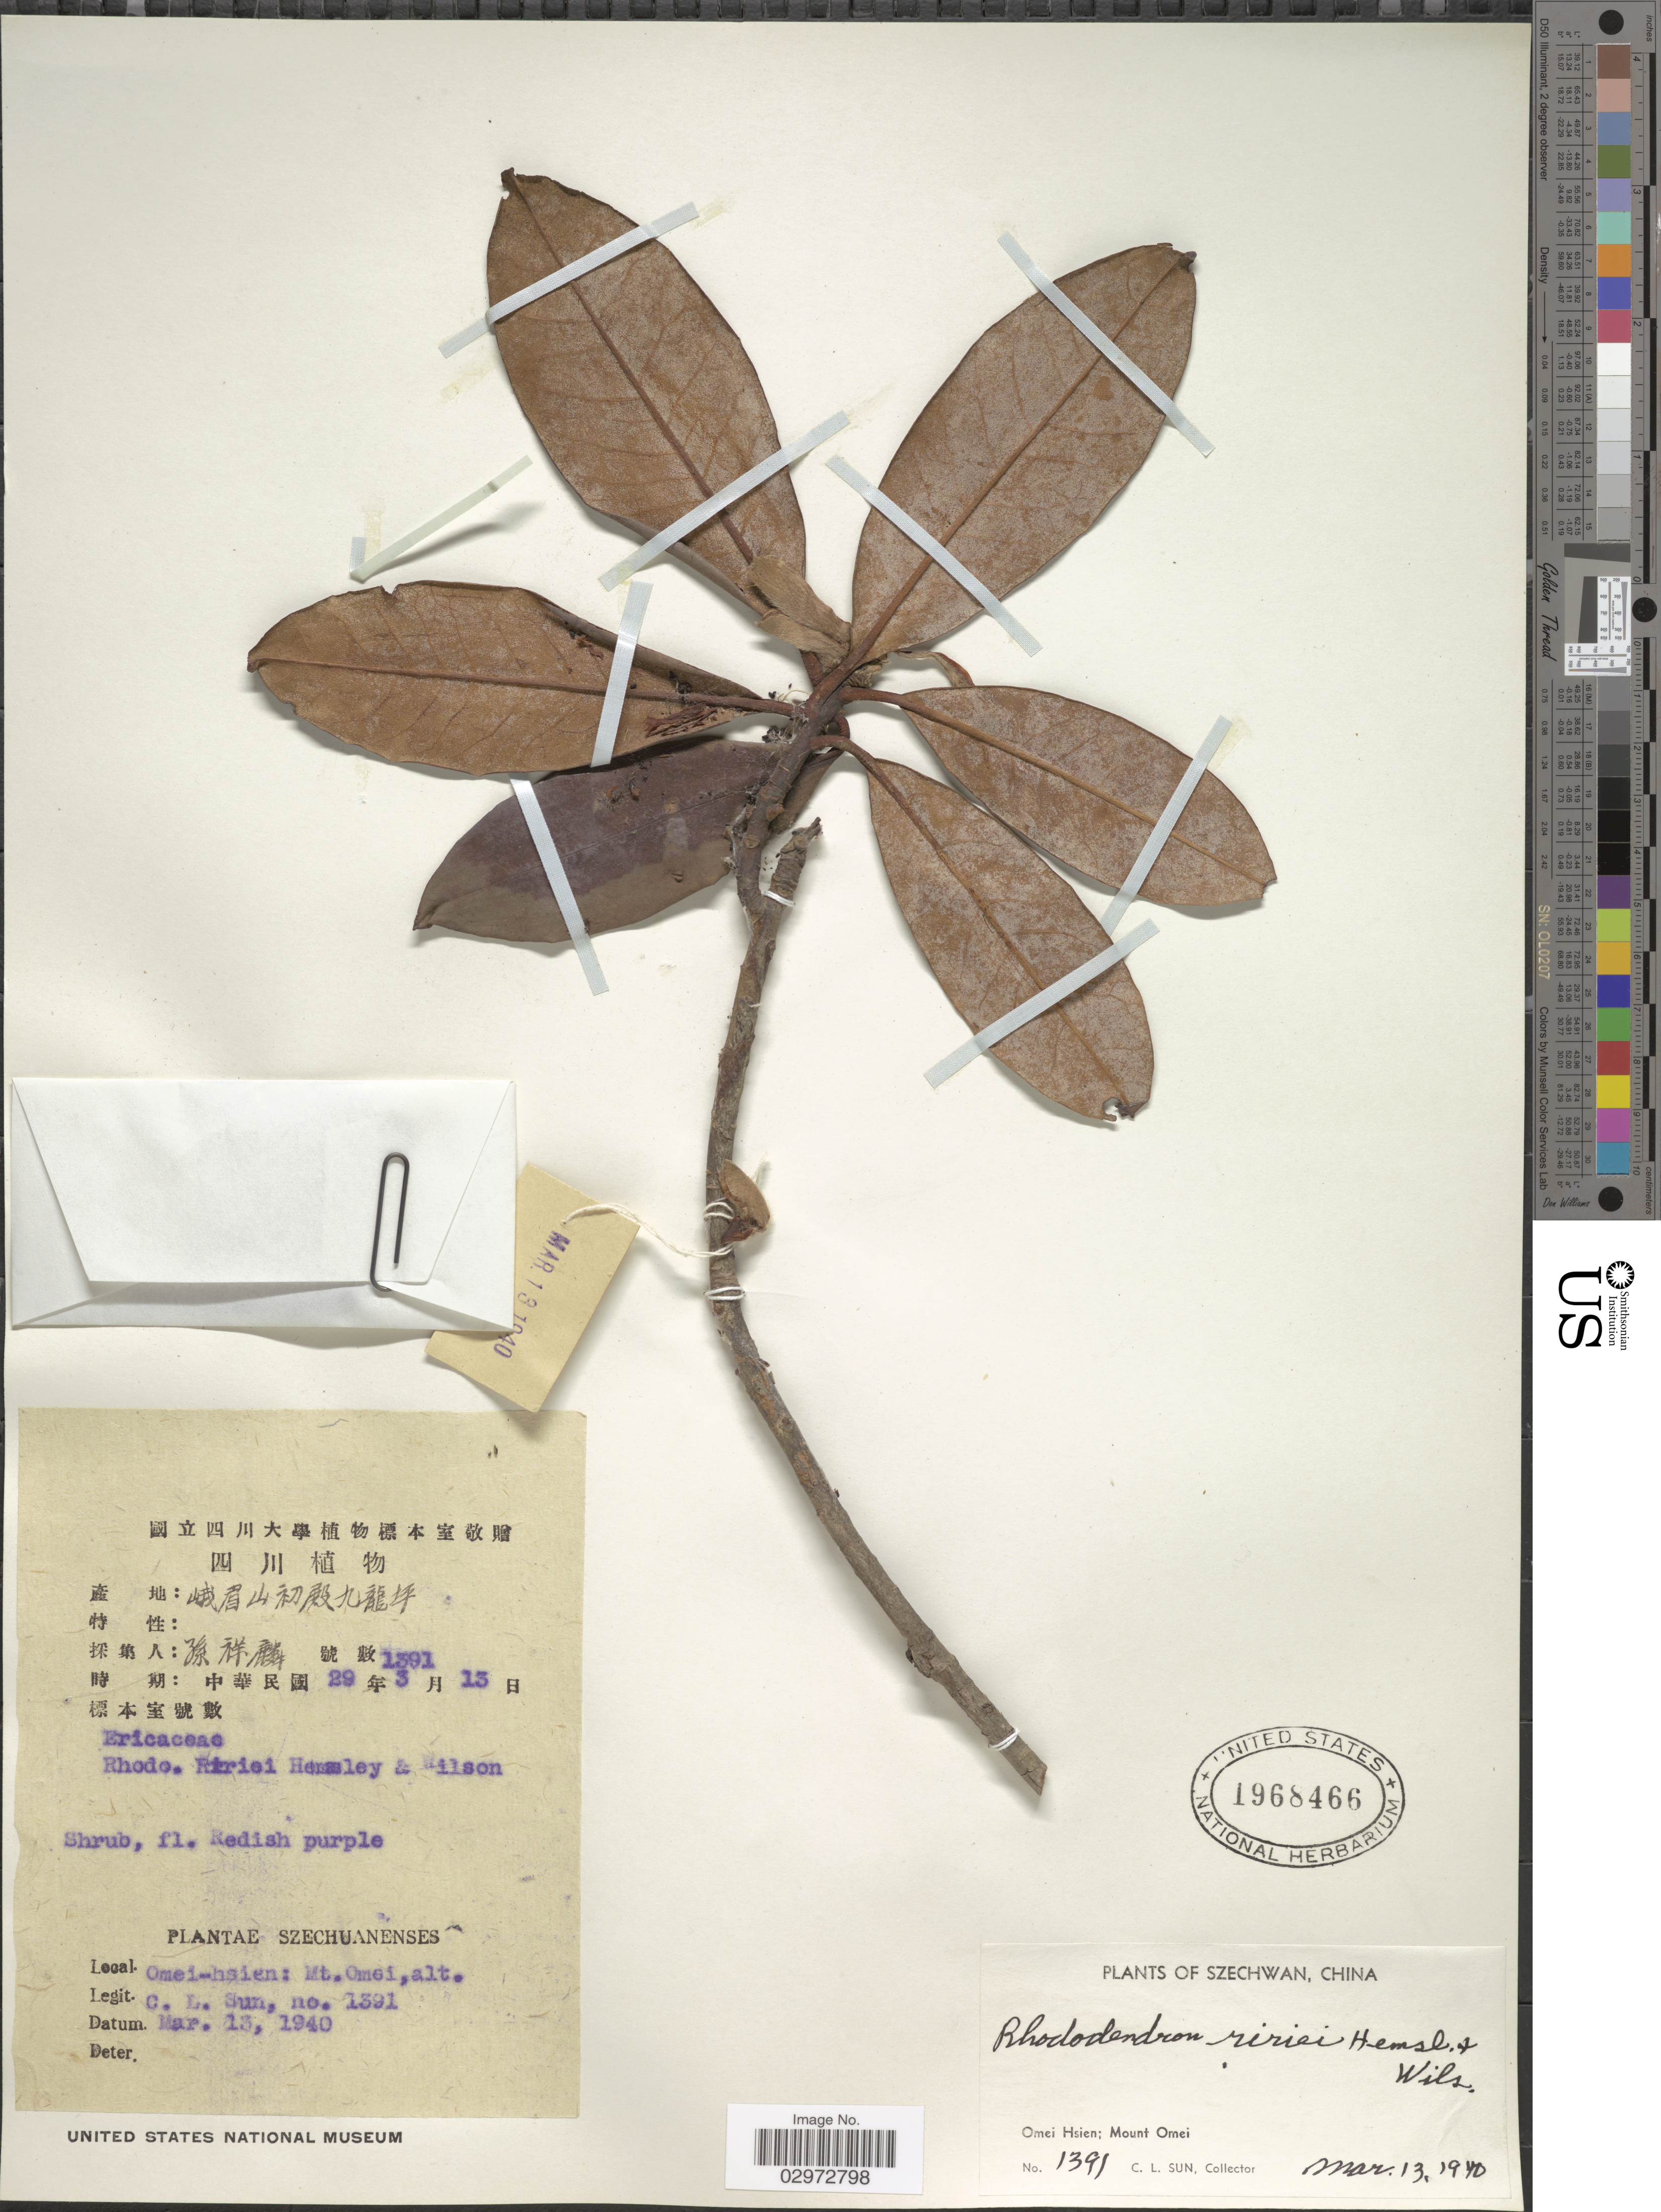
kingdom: Plantae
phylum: Tracheophyta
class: Magnoliopsida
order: Ericales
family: Ericaceae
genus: Rhododendron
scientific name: Rhododendron ririei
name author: Hemsl. & E.H. Wilson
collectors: C. Sun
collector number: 1391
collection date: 1940-03-13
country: China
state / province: Sichuan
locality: Szechwan, Omei Hsien; Mount Omei.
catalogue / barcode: US 1968466